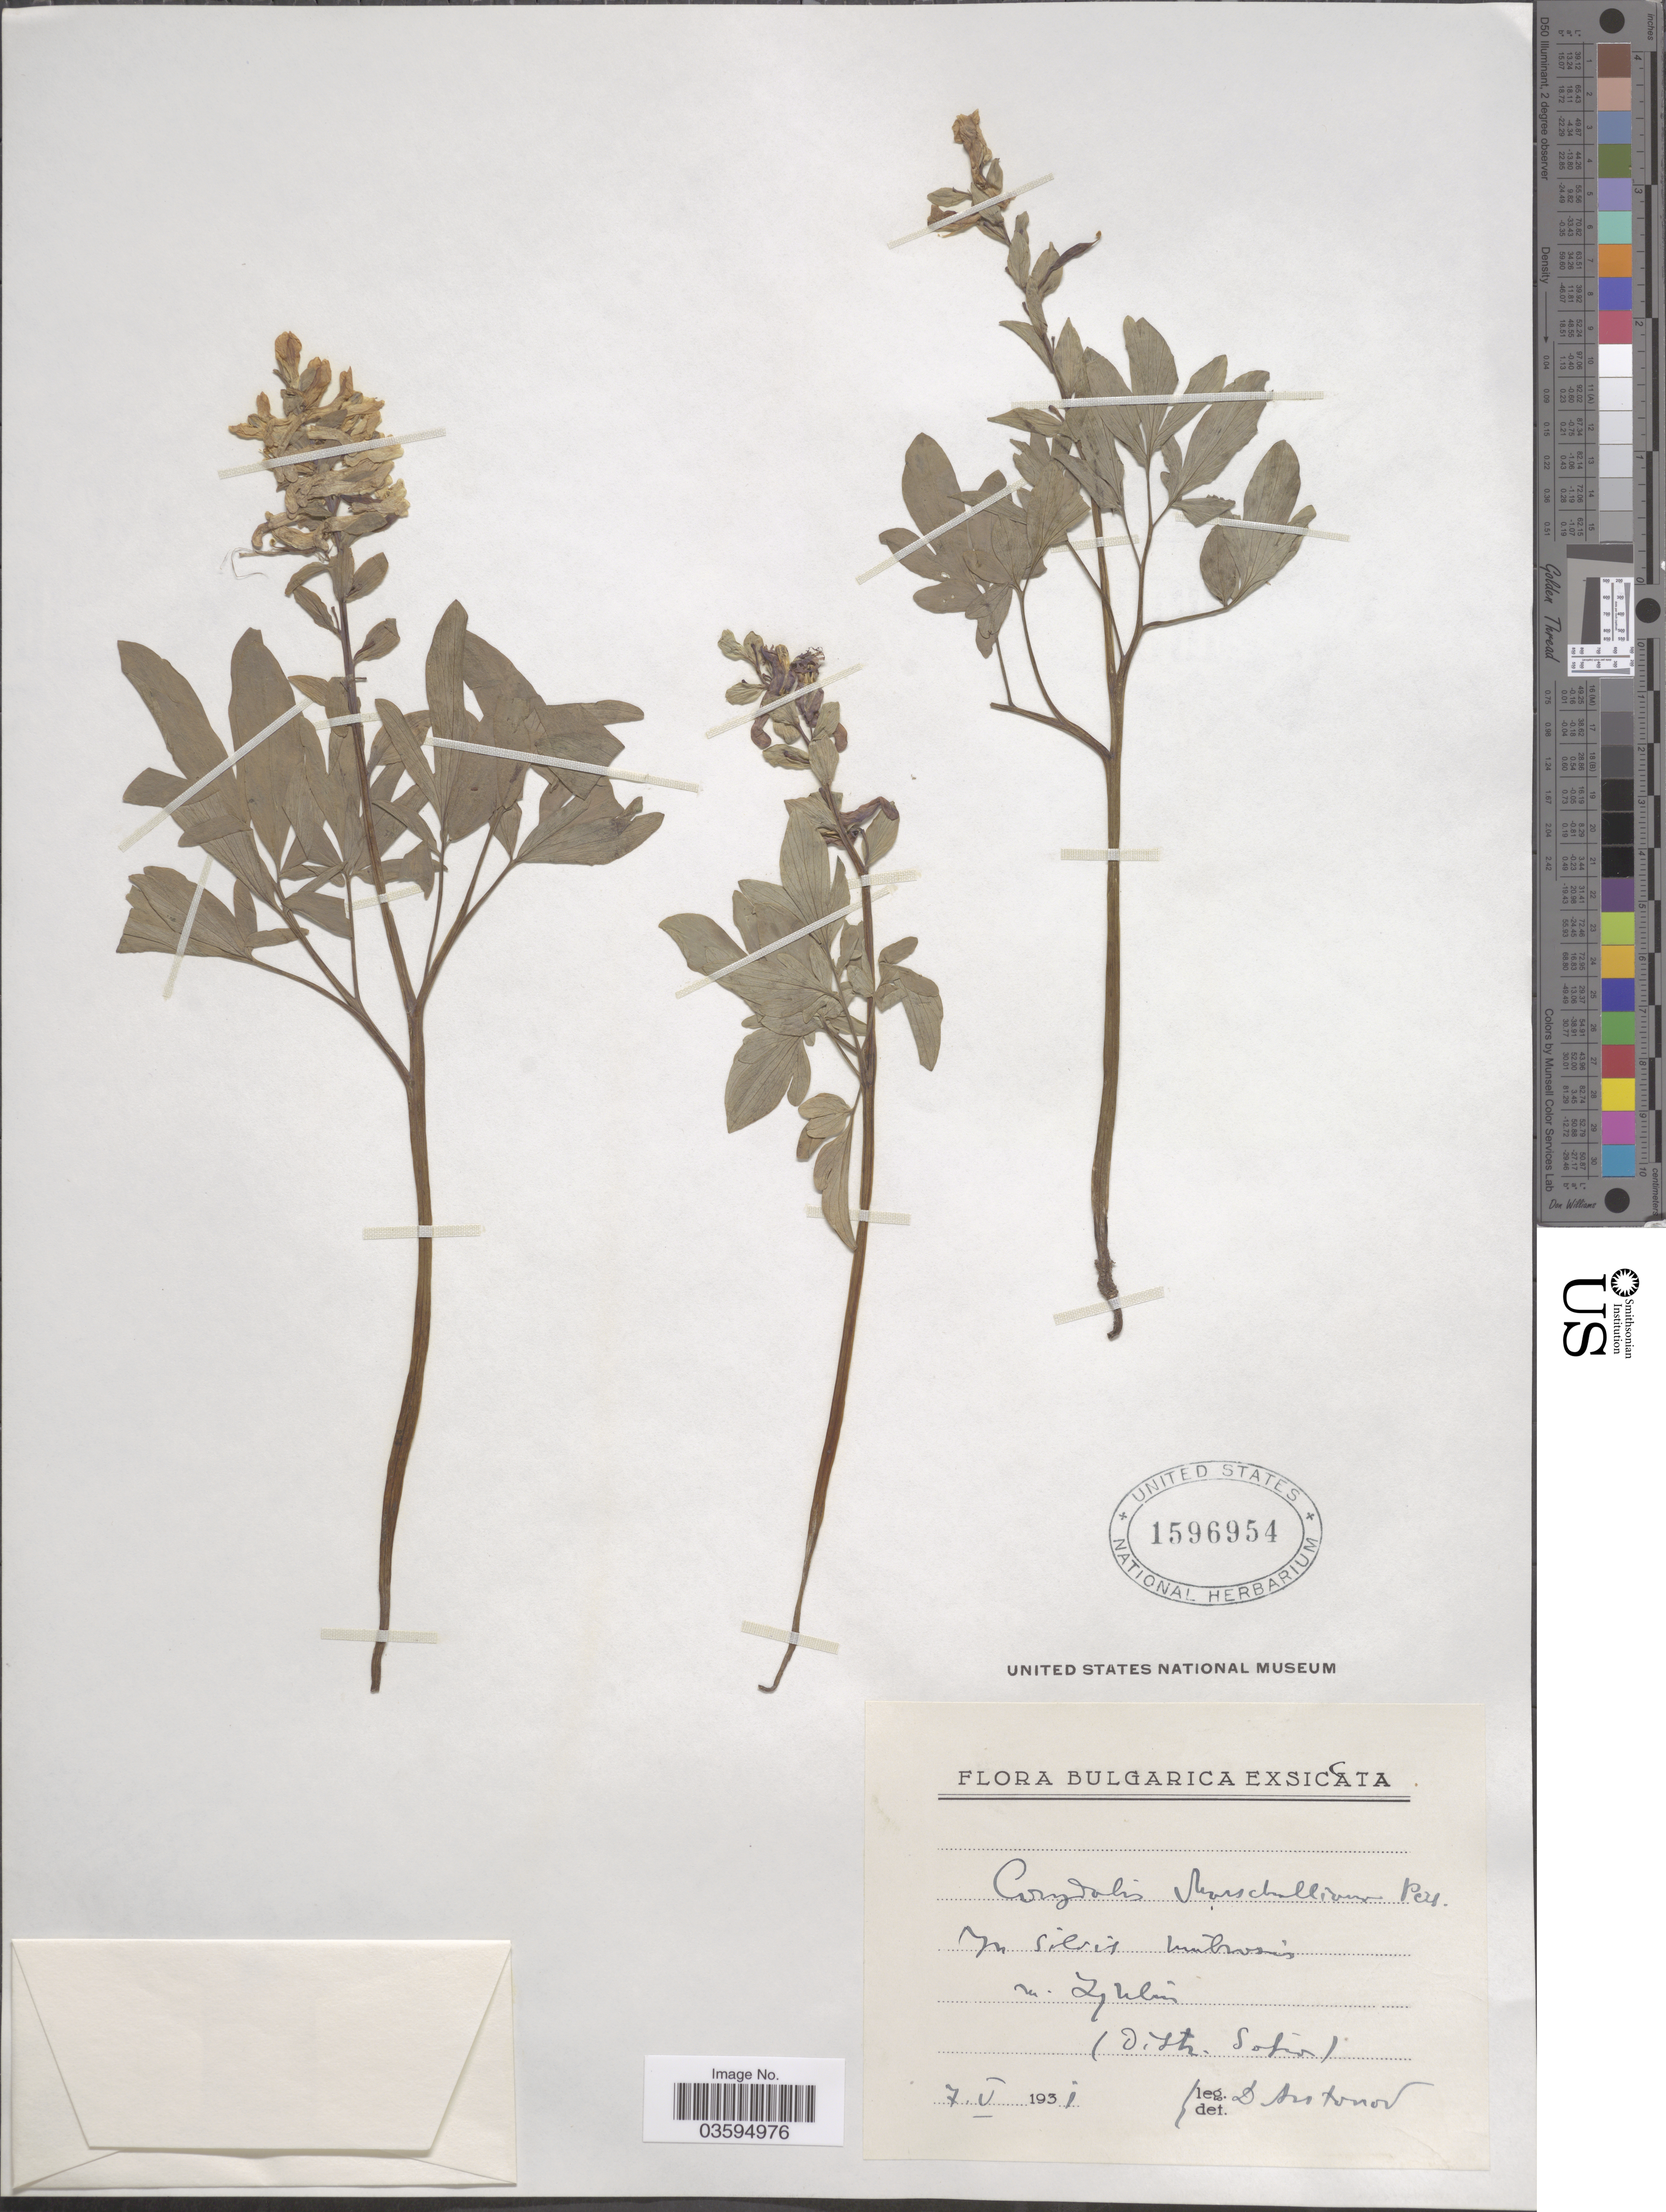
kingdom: Plantae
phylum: Tracheophyta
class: Magnoliopsida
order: Ranunculales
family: Papaveraceae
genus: Corydalis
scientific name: Corydalis marschalliana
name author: (Willd.) Pers.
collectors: D. Antonov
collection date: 1931-05-07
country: Bulgaria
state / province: Sofia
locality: In silvis umbrosis m. Zjulin [interpreted] (Distr. Sofia).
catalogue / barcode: US 1596954